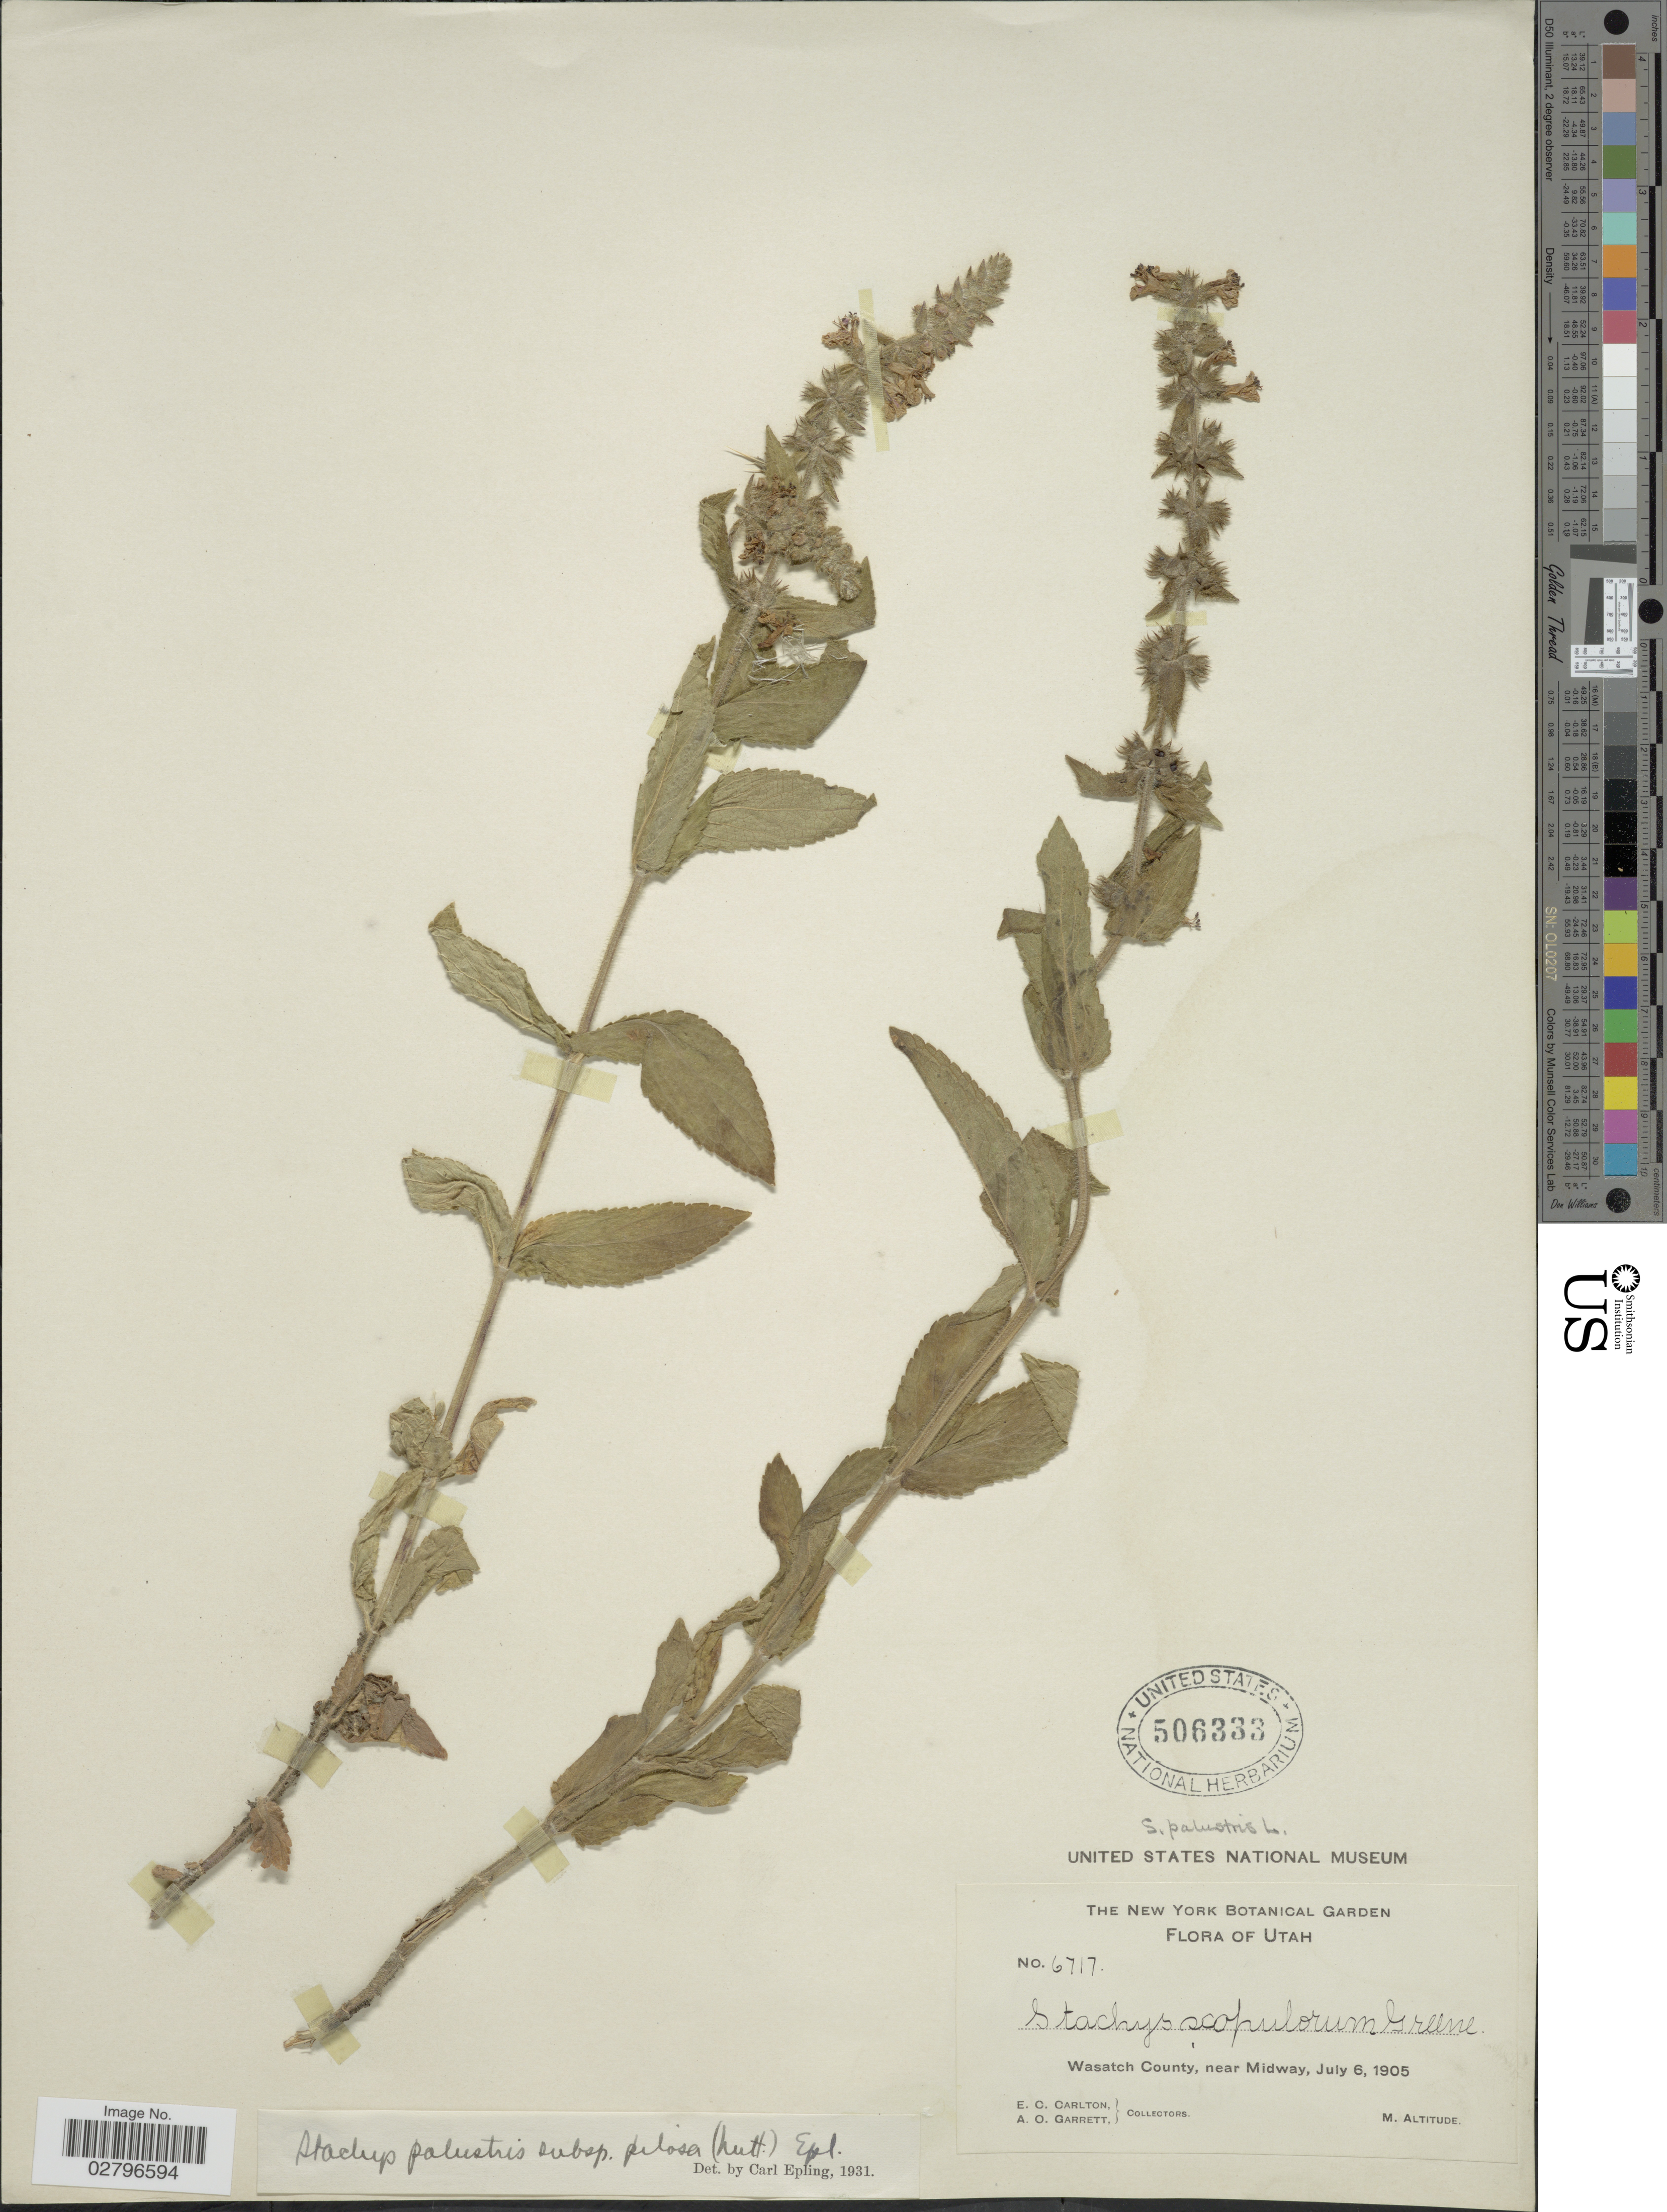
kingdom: Plantae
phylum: Tracheophyta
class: Magnoliopsida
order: Lamiales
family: Lamiaceae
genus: Stachys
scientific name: Stachys pilosa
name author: Nutt.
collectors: E. Carlton & A. O. Garrett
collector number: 6717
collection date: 1905-07-06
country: United States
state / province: Utah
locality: Wasatch County, near Midway.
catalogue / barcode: US 506333